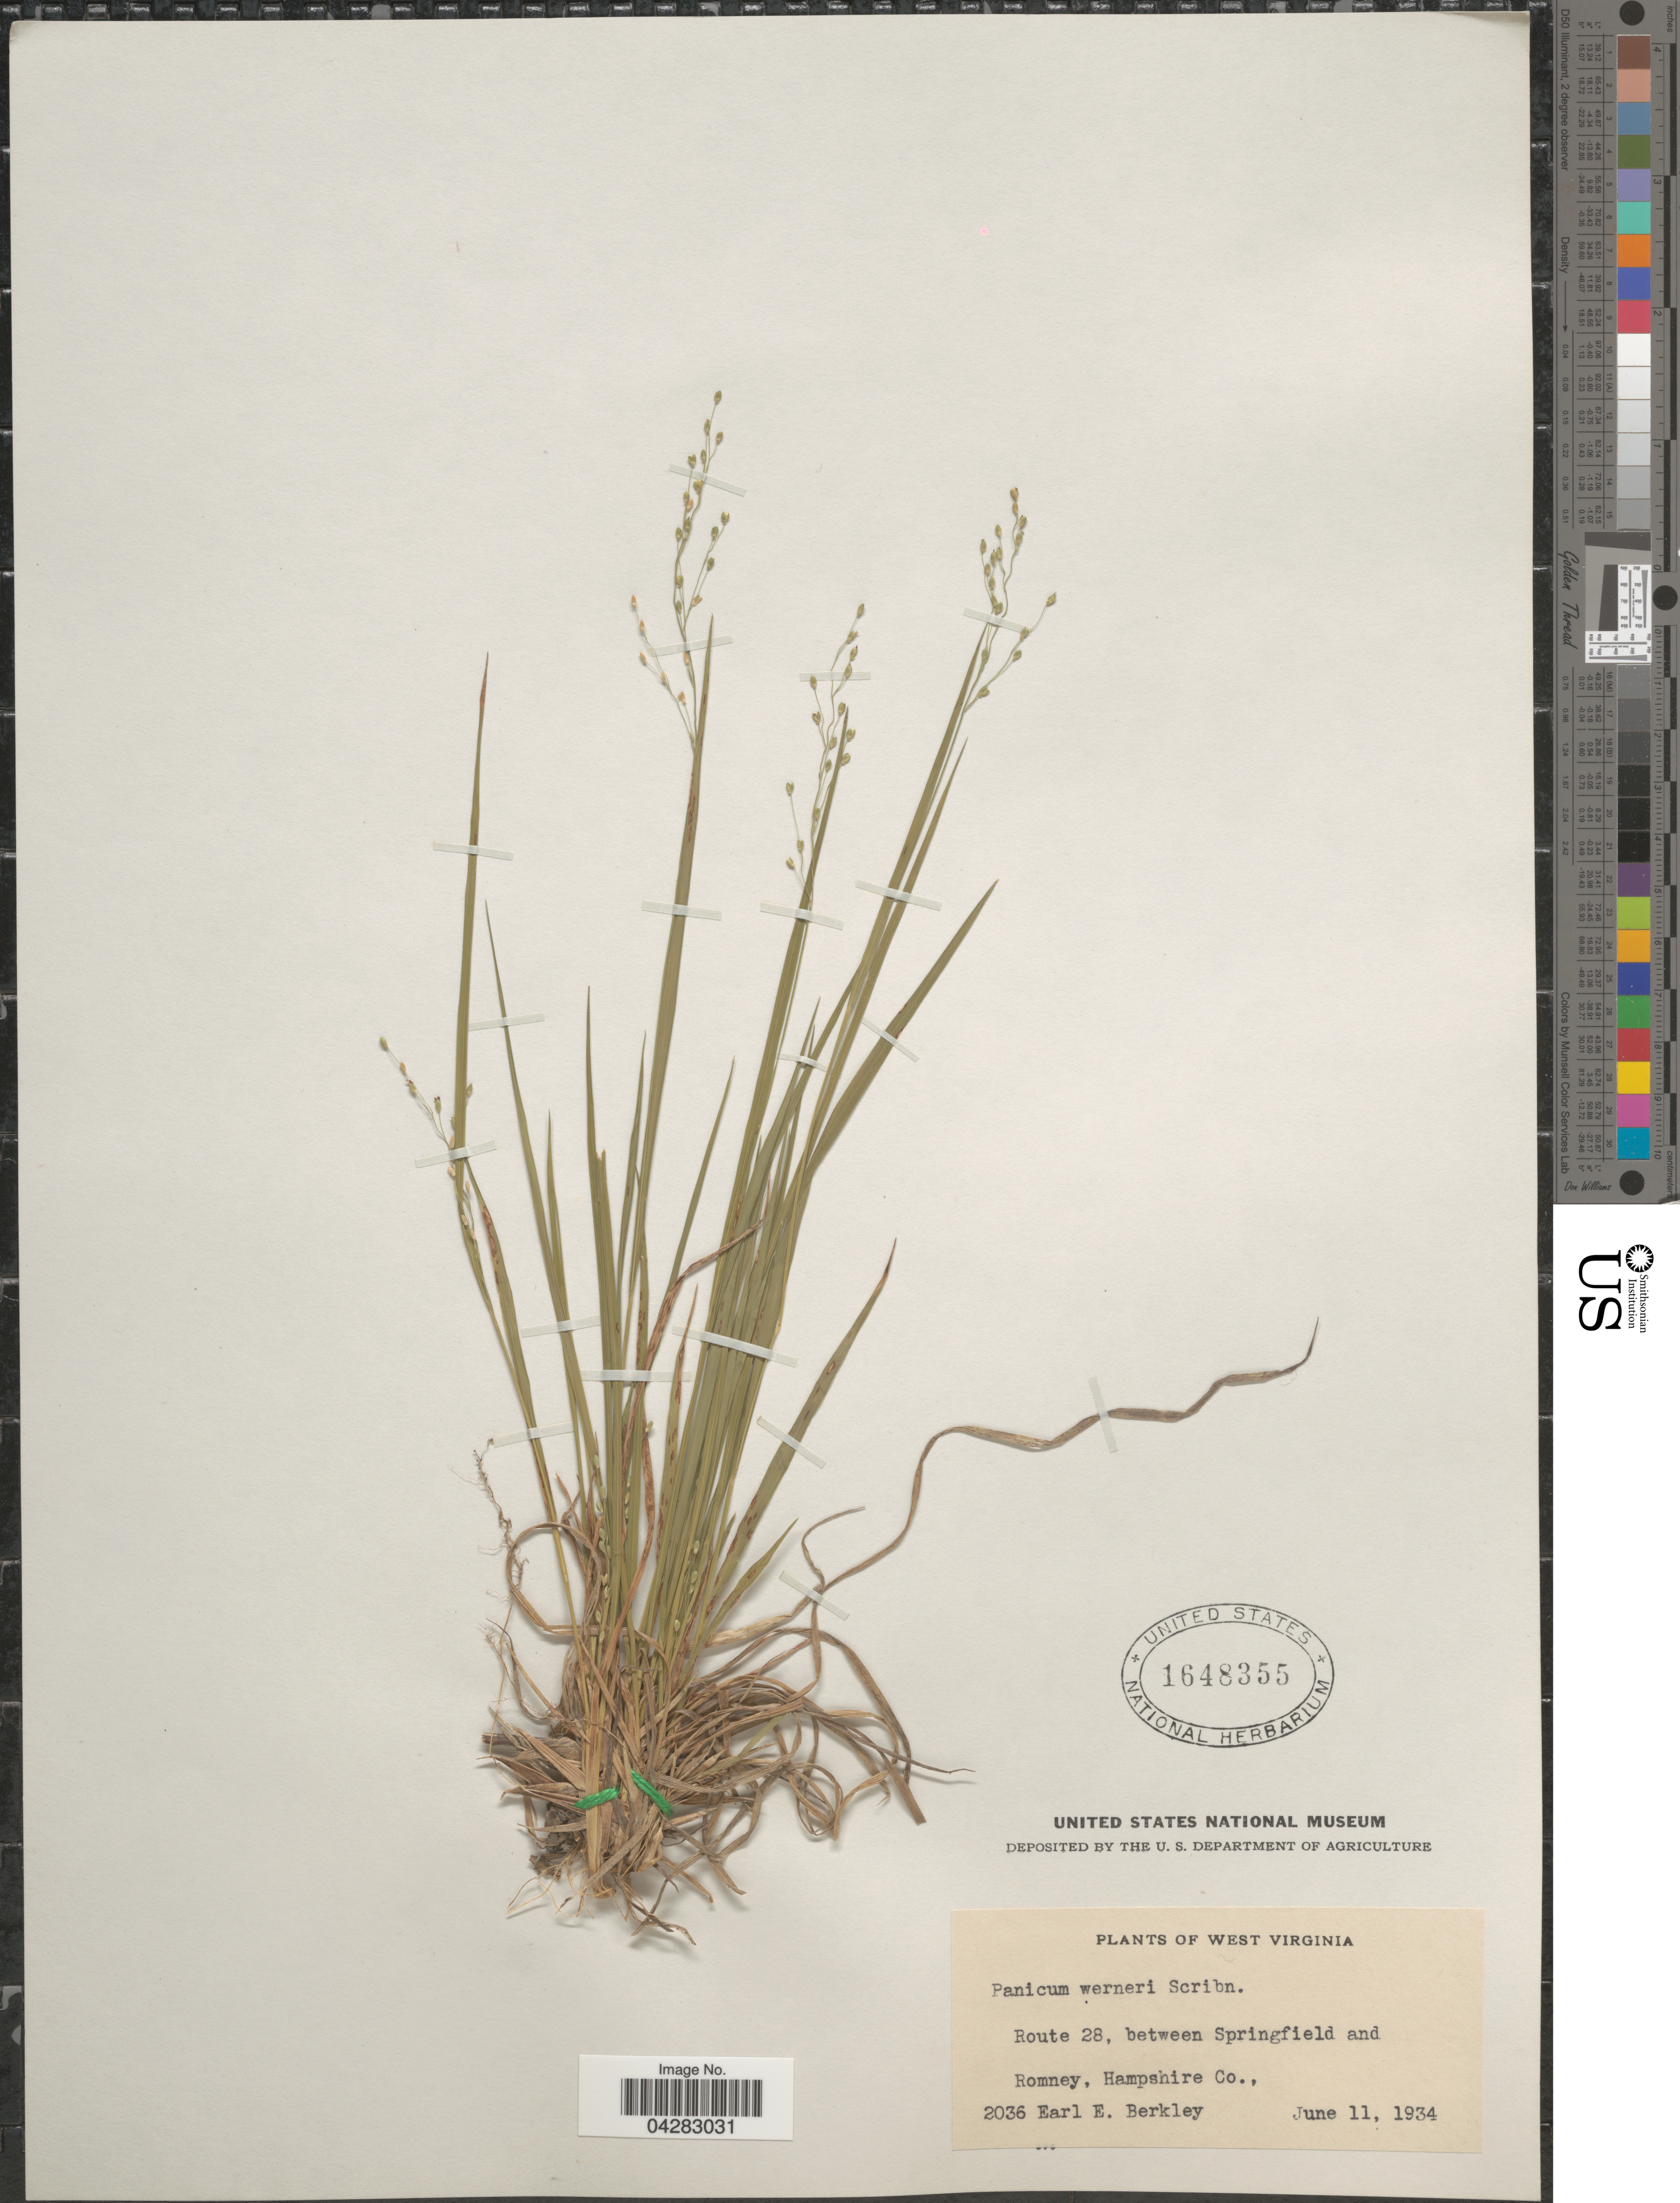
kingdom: Plantae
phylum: Tracheophyta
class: Liliopsida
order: Poales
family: Poaceae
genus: Dichanthelium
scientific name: Dichanthelium linearifolium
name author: (Scribn.) Gould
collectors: E. Berkley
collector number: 2036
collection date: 1934-06-11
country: United States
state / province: West Virginia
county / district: Hampshire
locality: Route 28, between Springfield and Romney, Hampshire Co.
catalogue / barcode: US 1648355